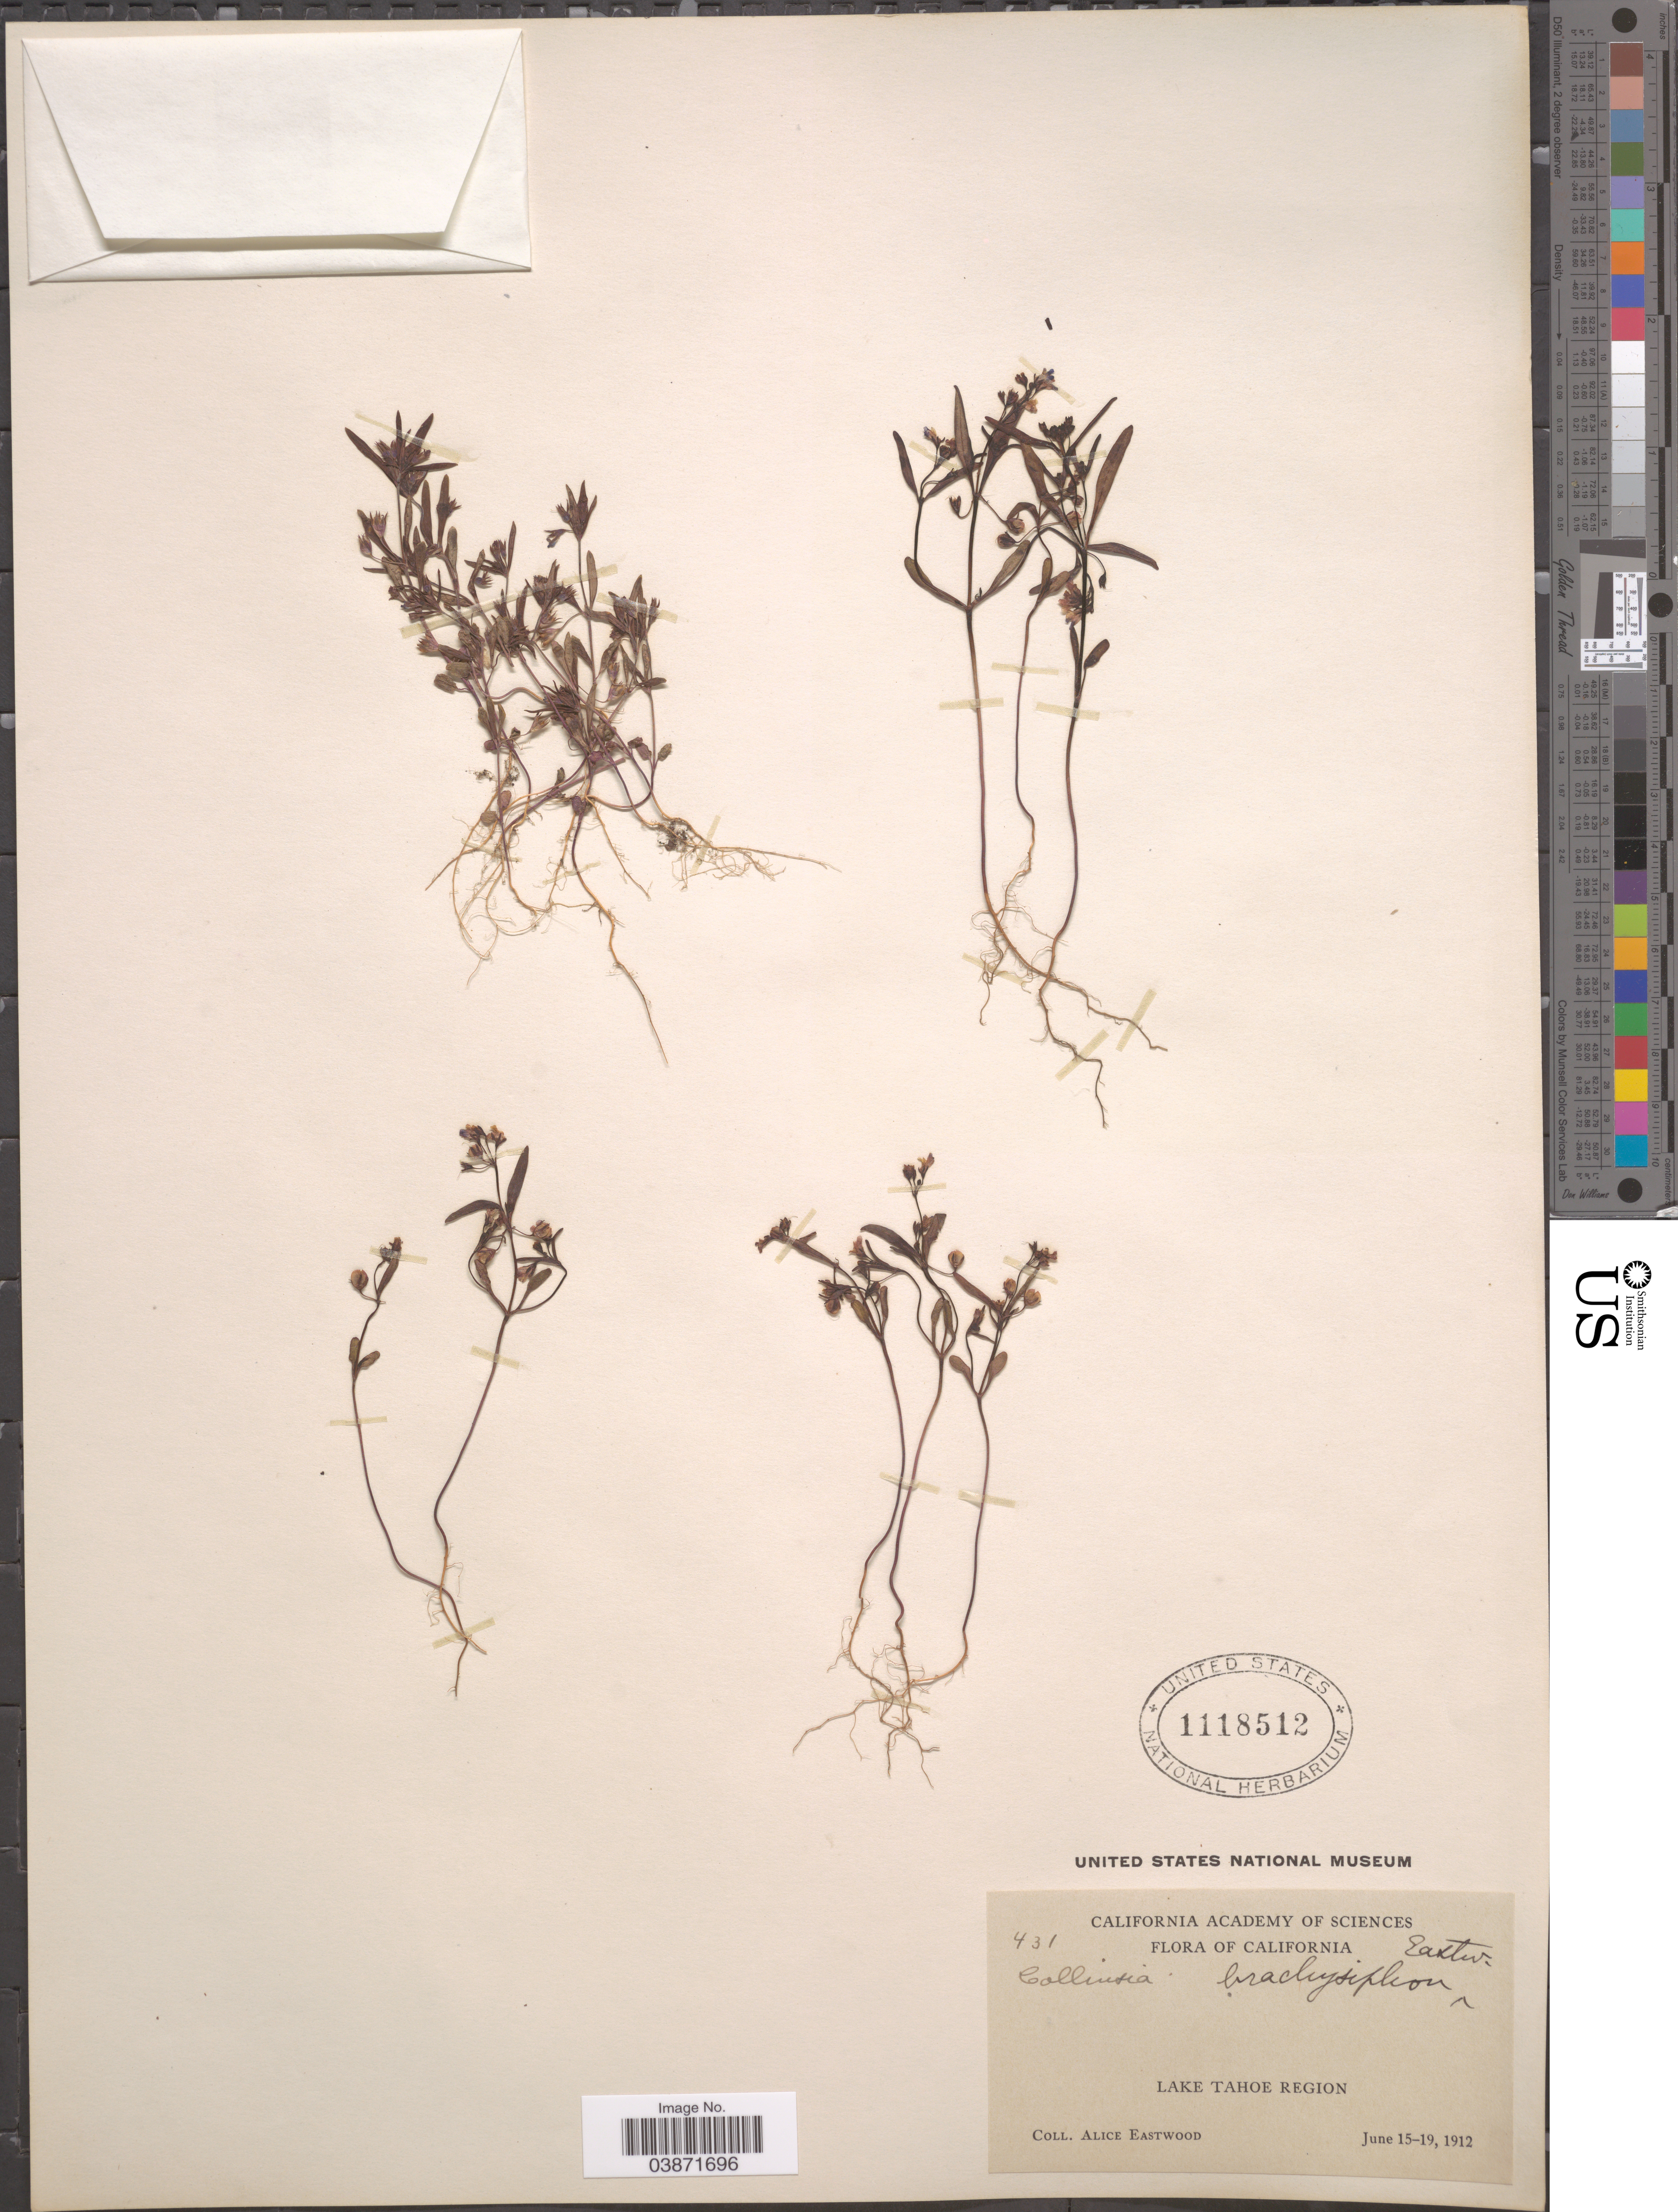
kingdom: Plantae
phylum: Tracheophyta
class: Magnoliopsida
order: Lamiales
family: Plantaginaceae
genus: Collinsia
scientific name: Collinsia torreyi var. wrightii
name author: A. Gray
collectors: A. Eastwood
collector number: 431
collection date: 1912-06-15/1912-06-19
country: United States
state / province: California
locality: Lake Tahoe Region.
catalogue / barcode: US 1118512